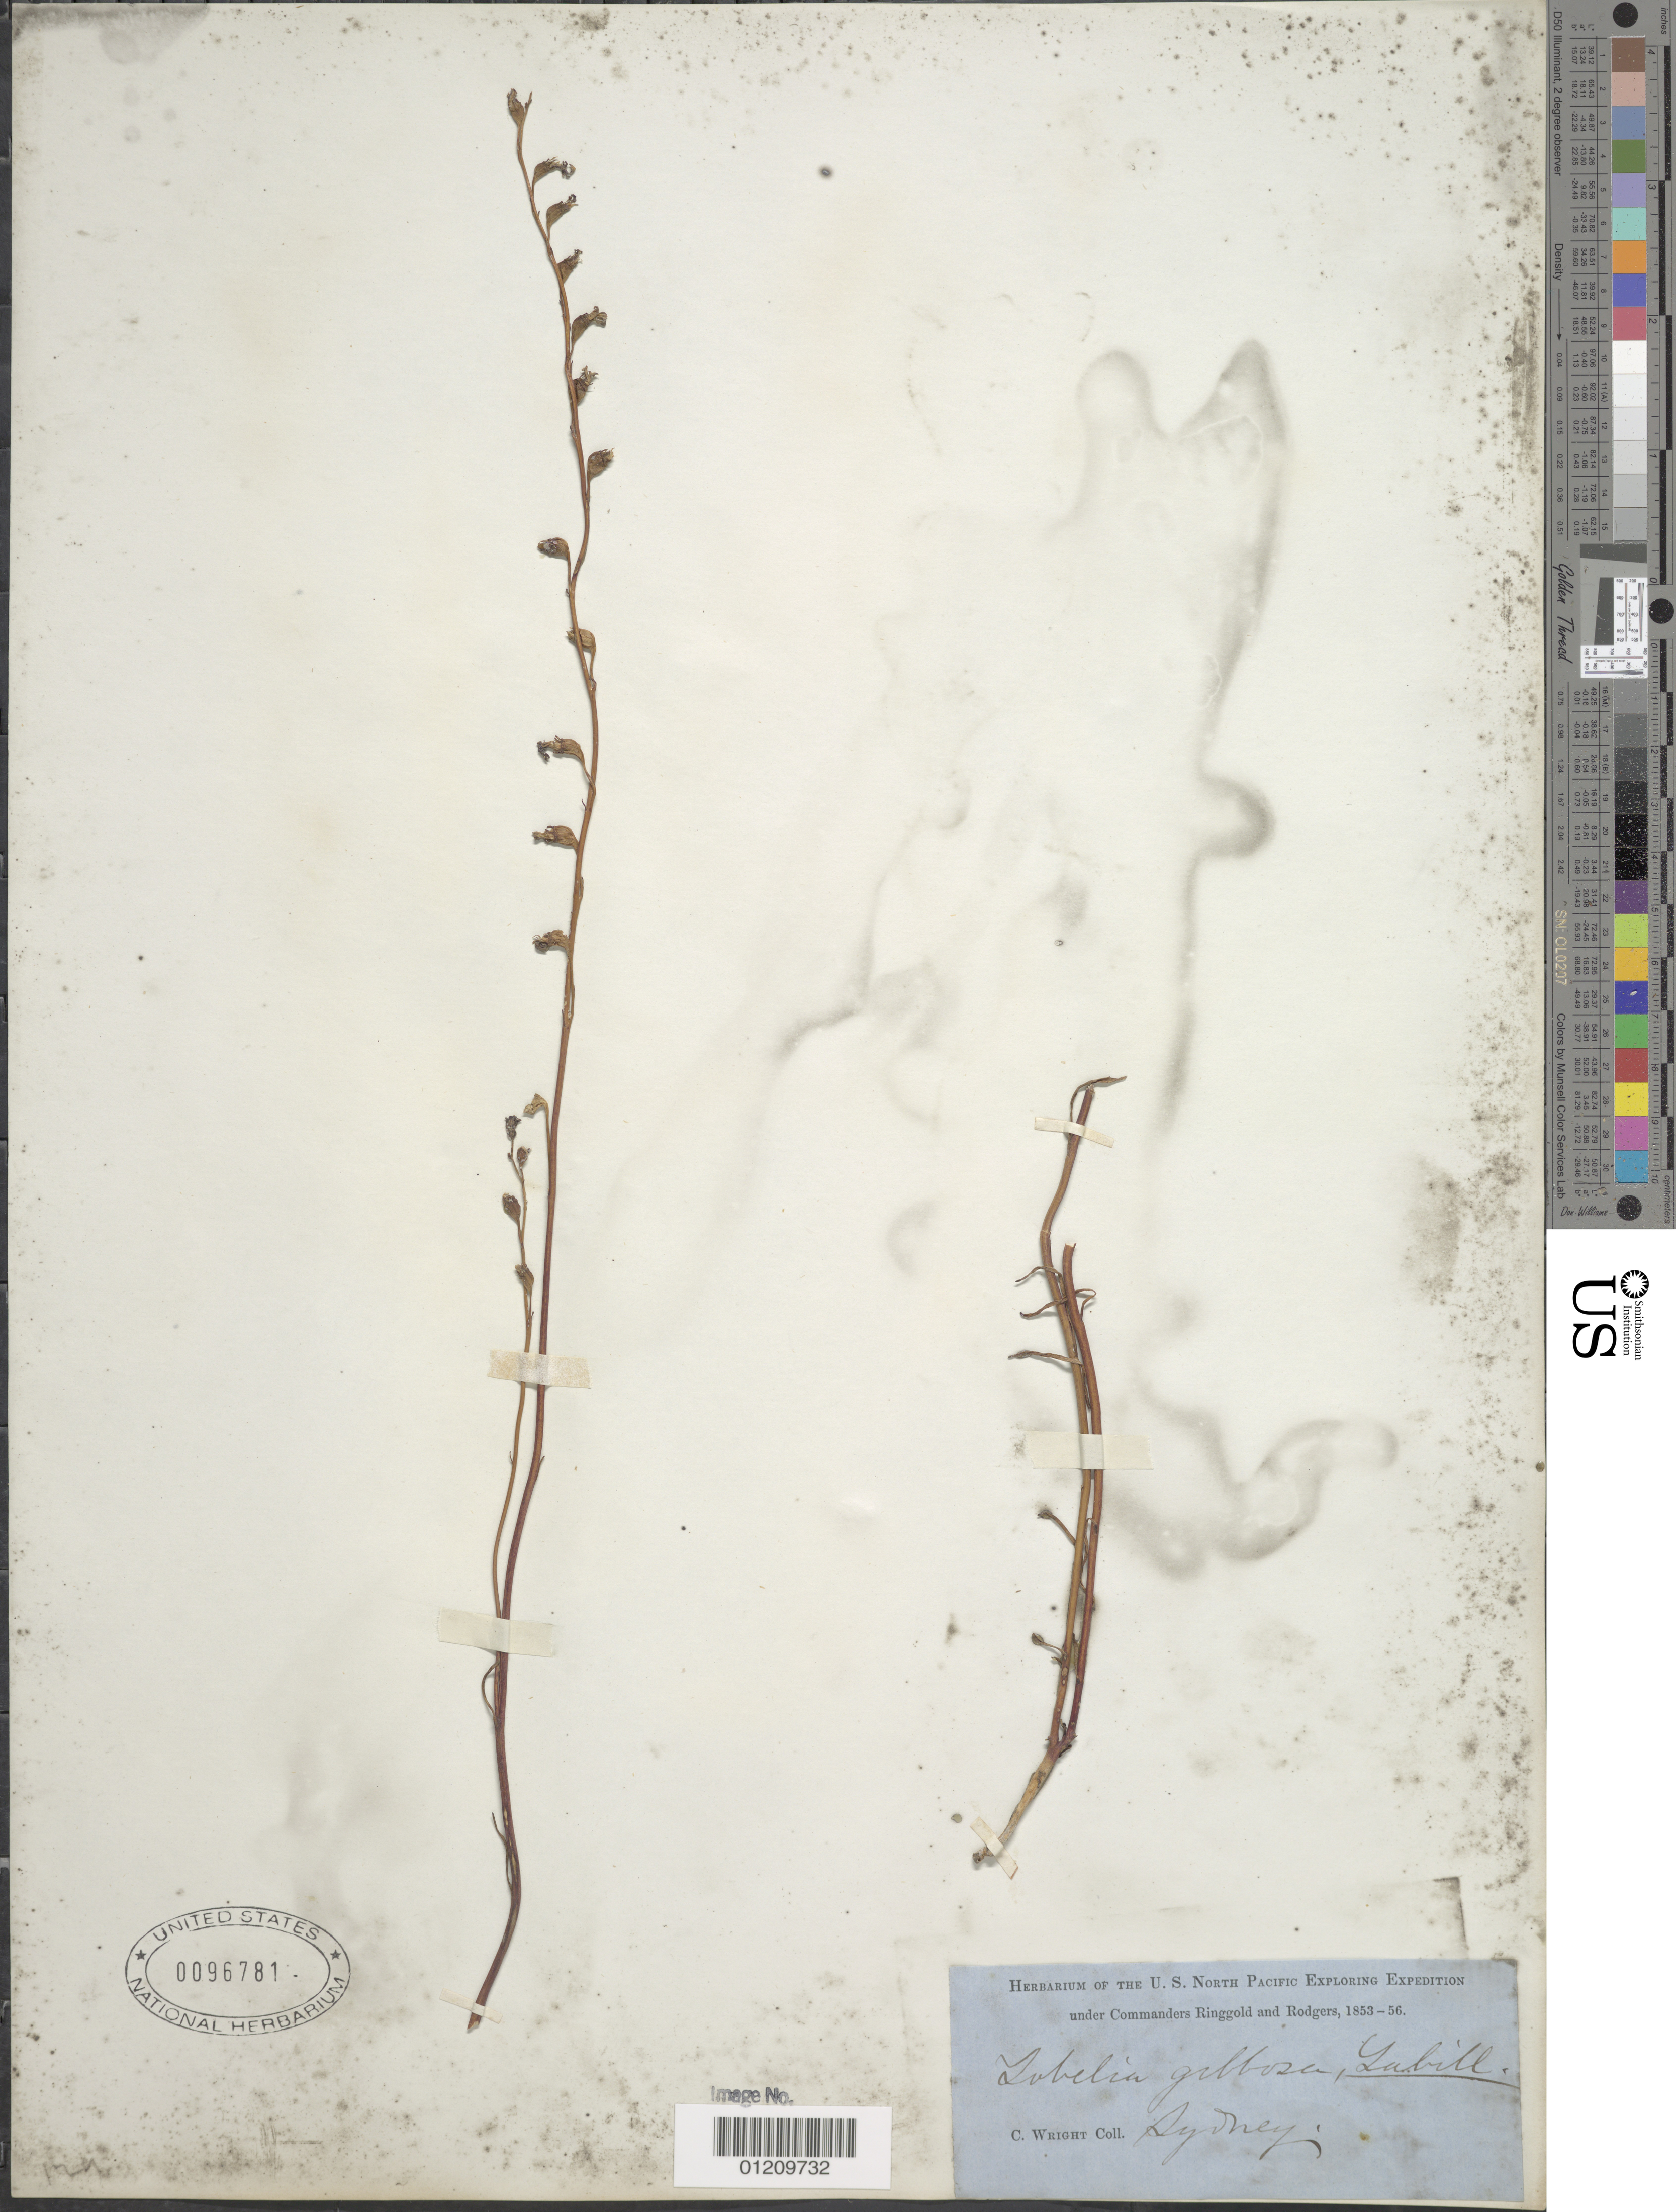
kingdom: Plantae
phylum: Tracheophyta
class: Magnoliopsida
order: Asterales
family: Campanulaceae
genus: Lobelia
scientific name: Lobelia gibbosa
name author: Labill.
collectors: C. Wright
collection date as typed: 1853 to -- -- 1856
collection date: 1853/1856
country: Australia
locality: Sydney.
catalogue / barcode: US 96781